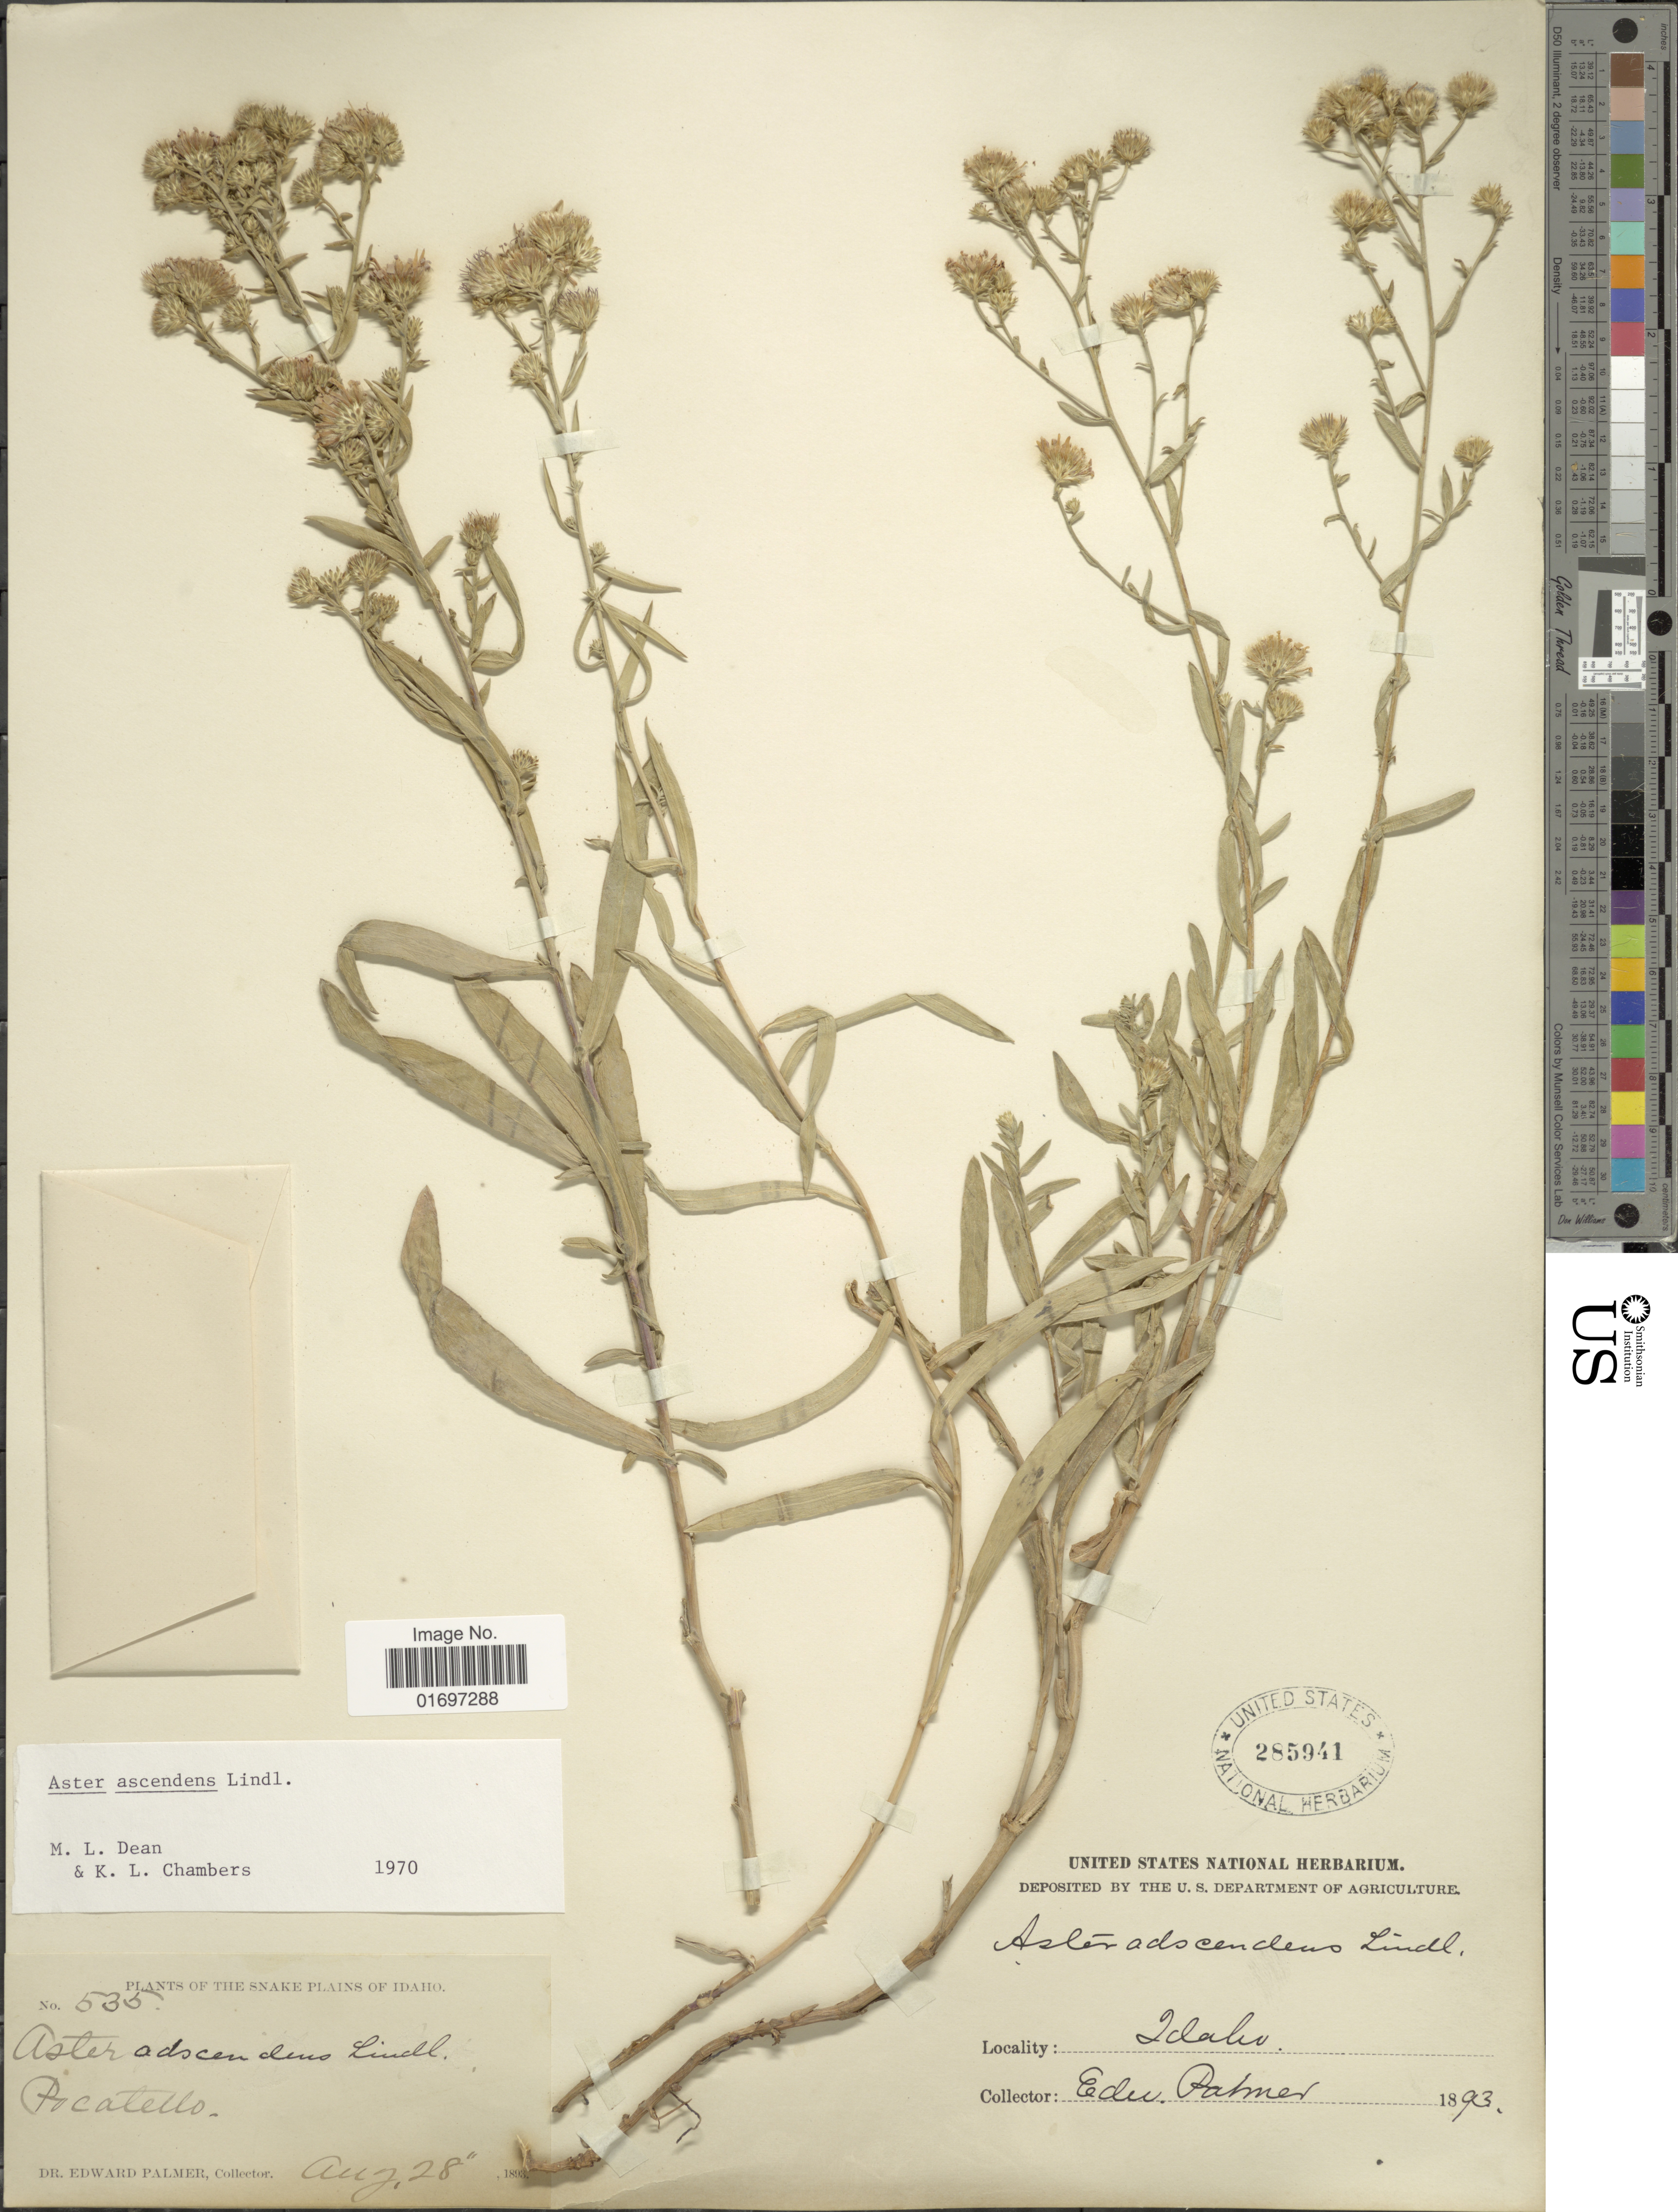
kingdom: Plantae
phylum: Tracheophyta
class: Magnoliopsida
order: Asterales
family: Asteraceae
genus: Symphyotrichum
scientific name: Symphyotrichum ascendens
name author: (Lindl.) G.L. Nesom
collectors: E. Palmer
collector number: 535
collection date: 1893-08-28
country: United States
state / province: Idaho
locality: Snake Plains of Idaho. Pocatello. Idaho.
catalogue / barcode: US 285941